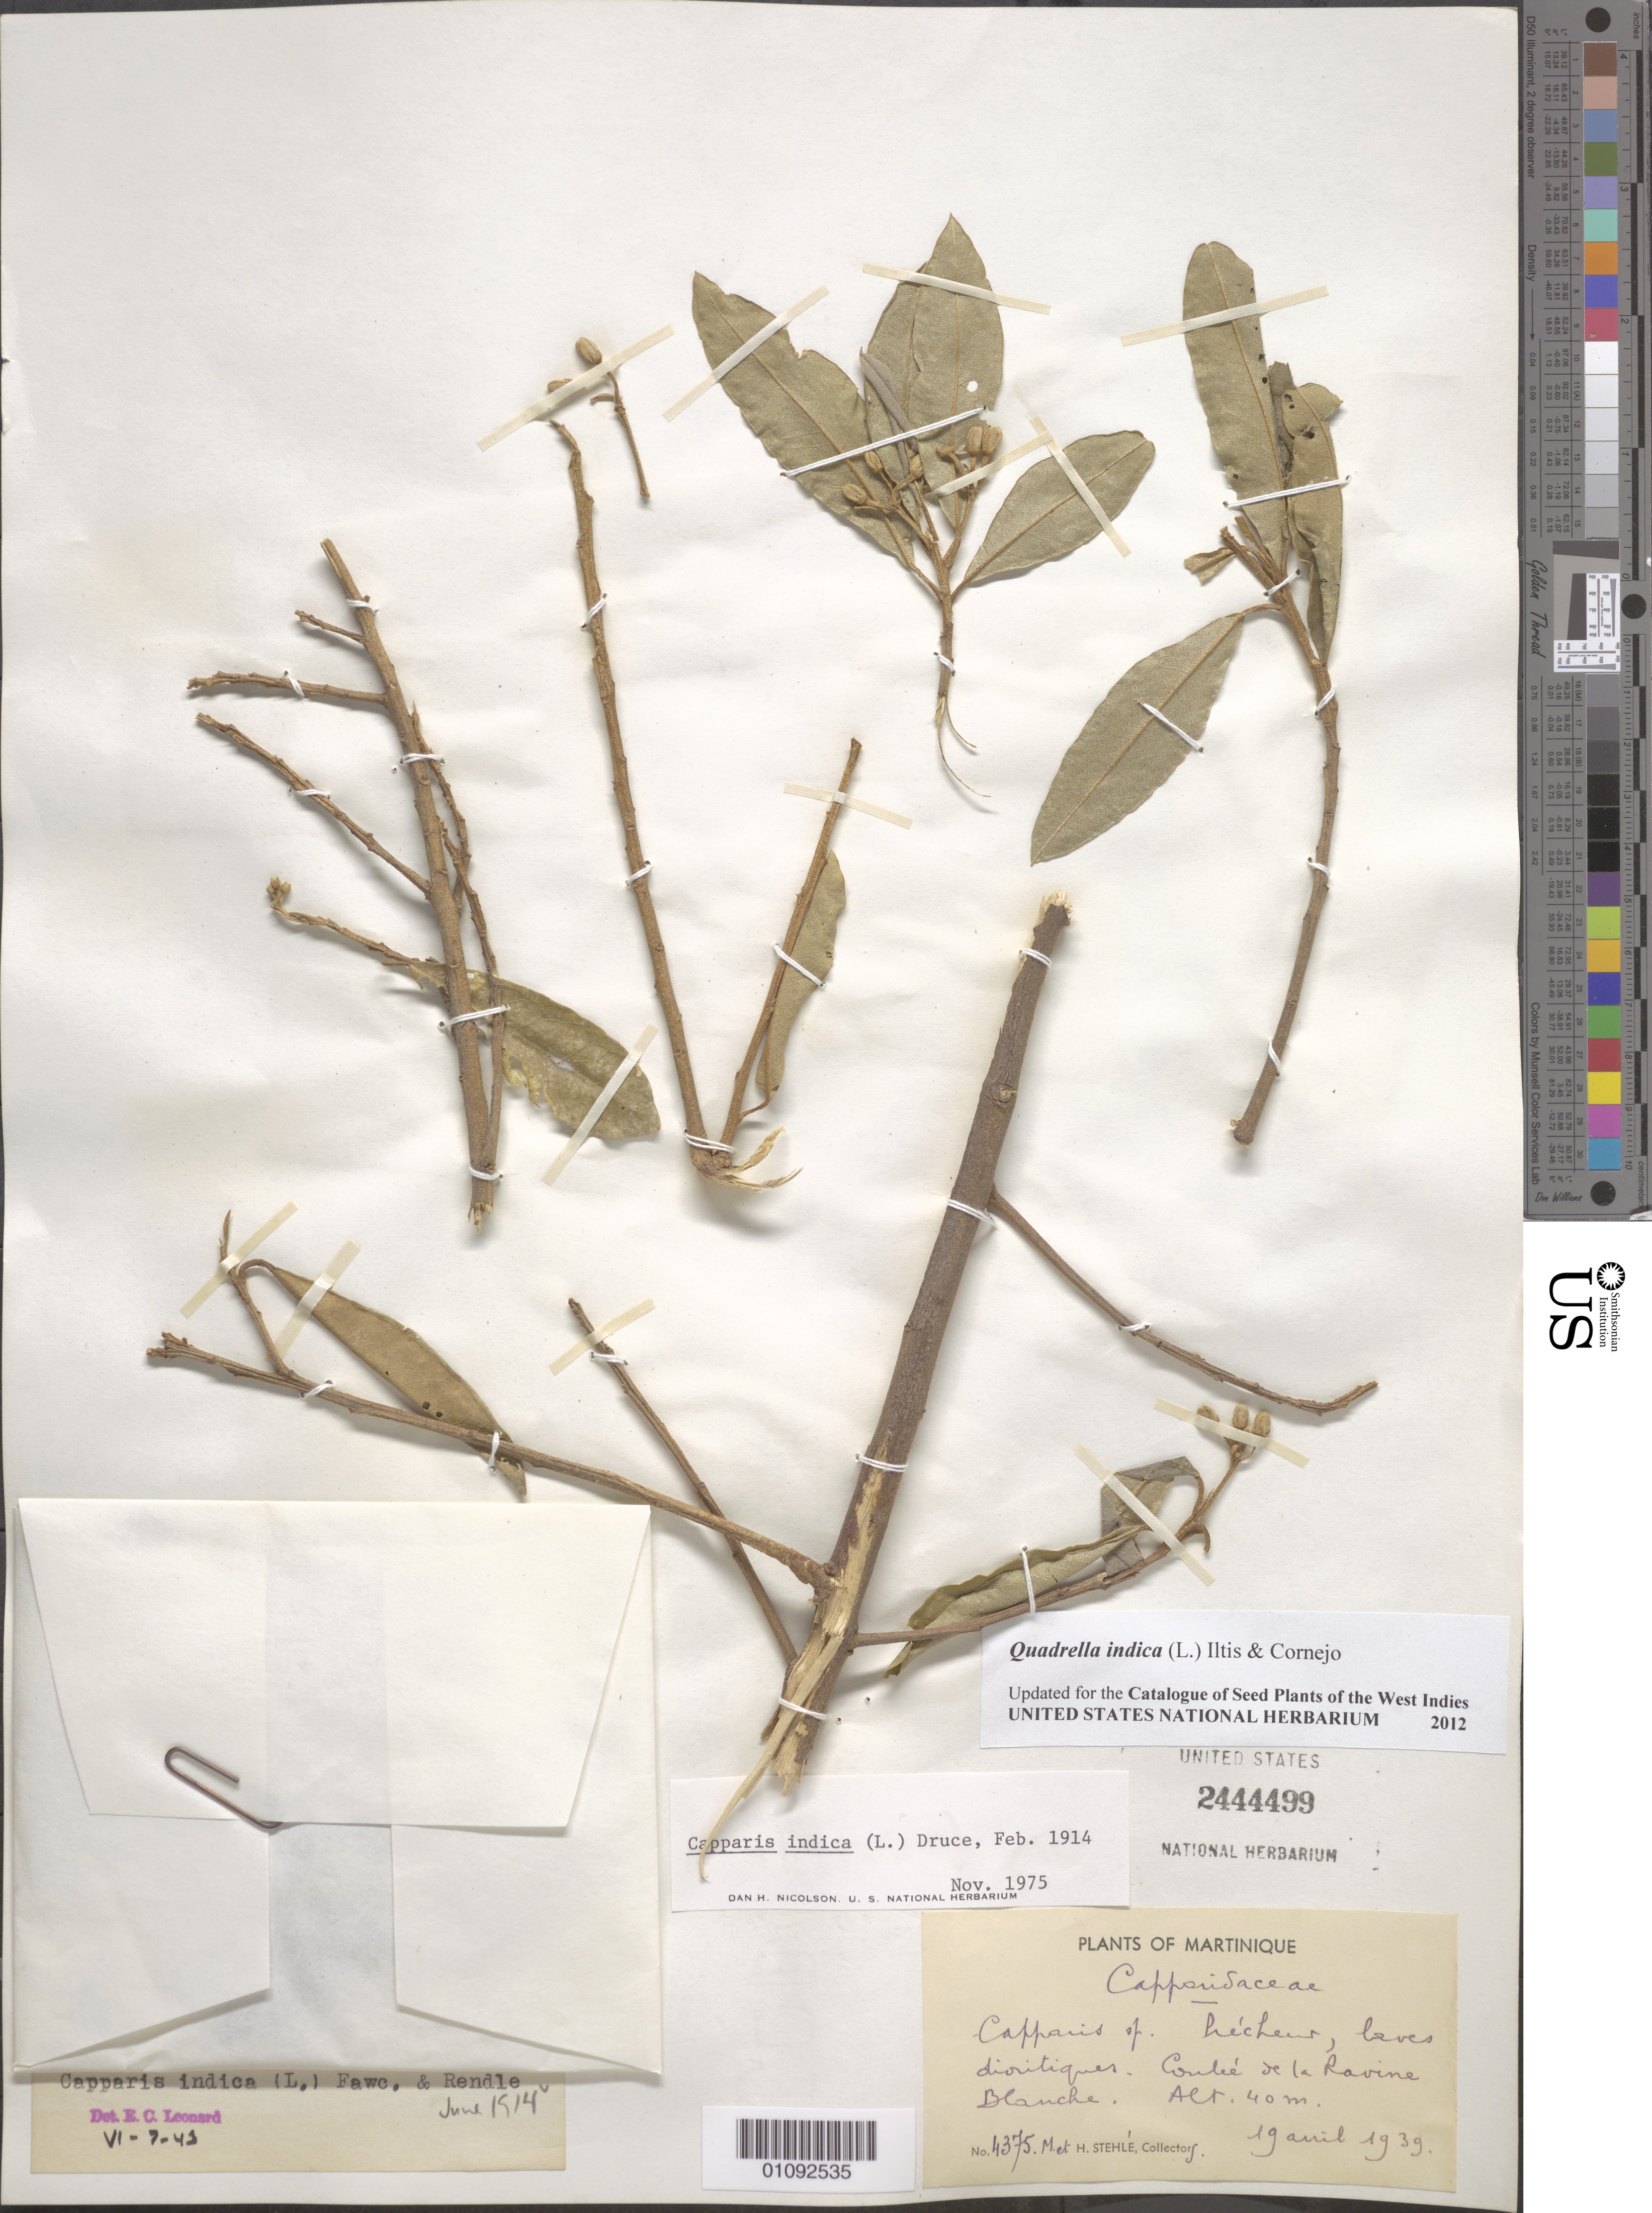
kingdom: Plantae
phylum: Tracheophyta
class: Magnoliopsida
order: Brassicales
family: Capparaceae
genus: Quadrella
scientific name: Quadrella indica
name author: (L.) Iltis & Cornejo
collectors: H. Stehlé & M. Stehlé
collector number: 4375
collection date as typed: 19 Apr 1939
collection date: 1939-04-19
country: Martinique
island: Martinique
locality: Ravine Blanche(?)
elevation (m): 40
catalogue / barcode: US 2444499